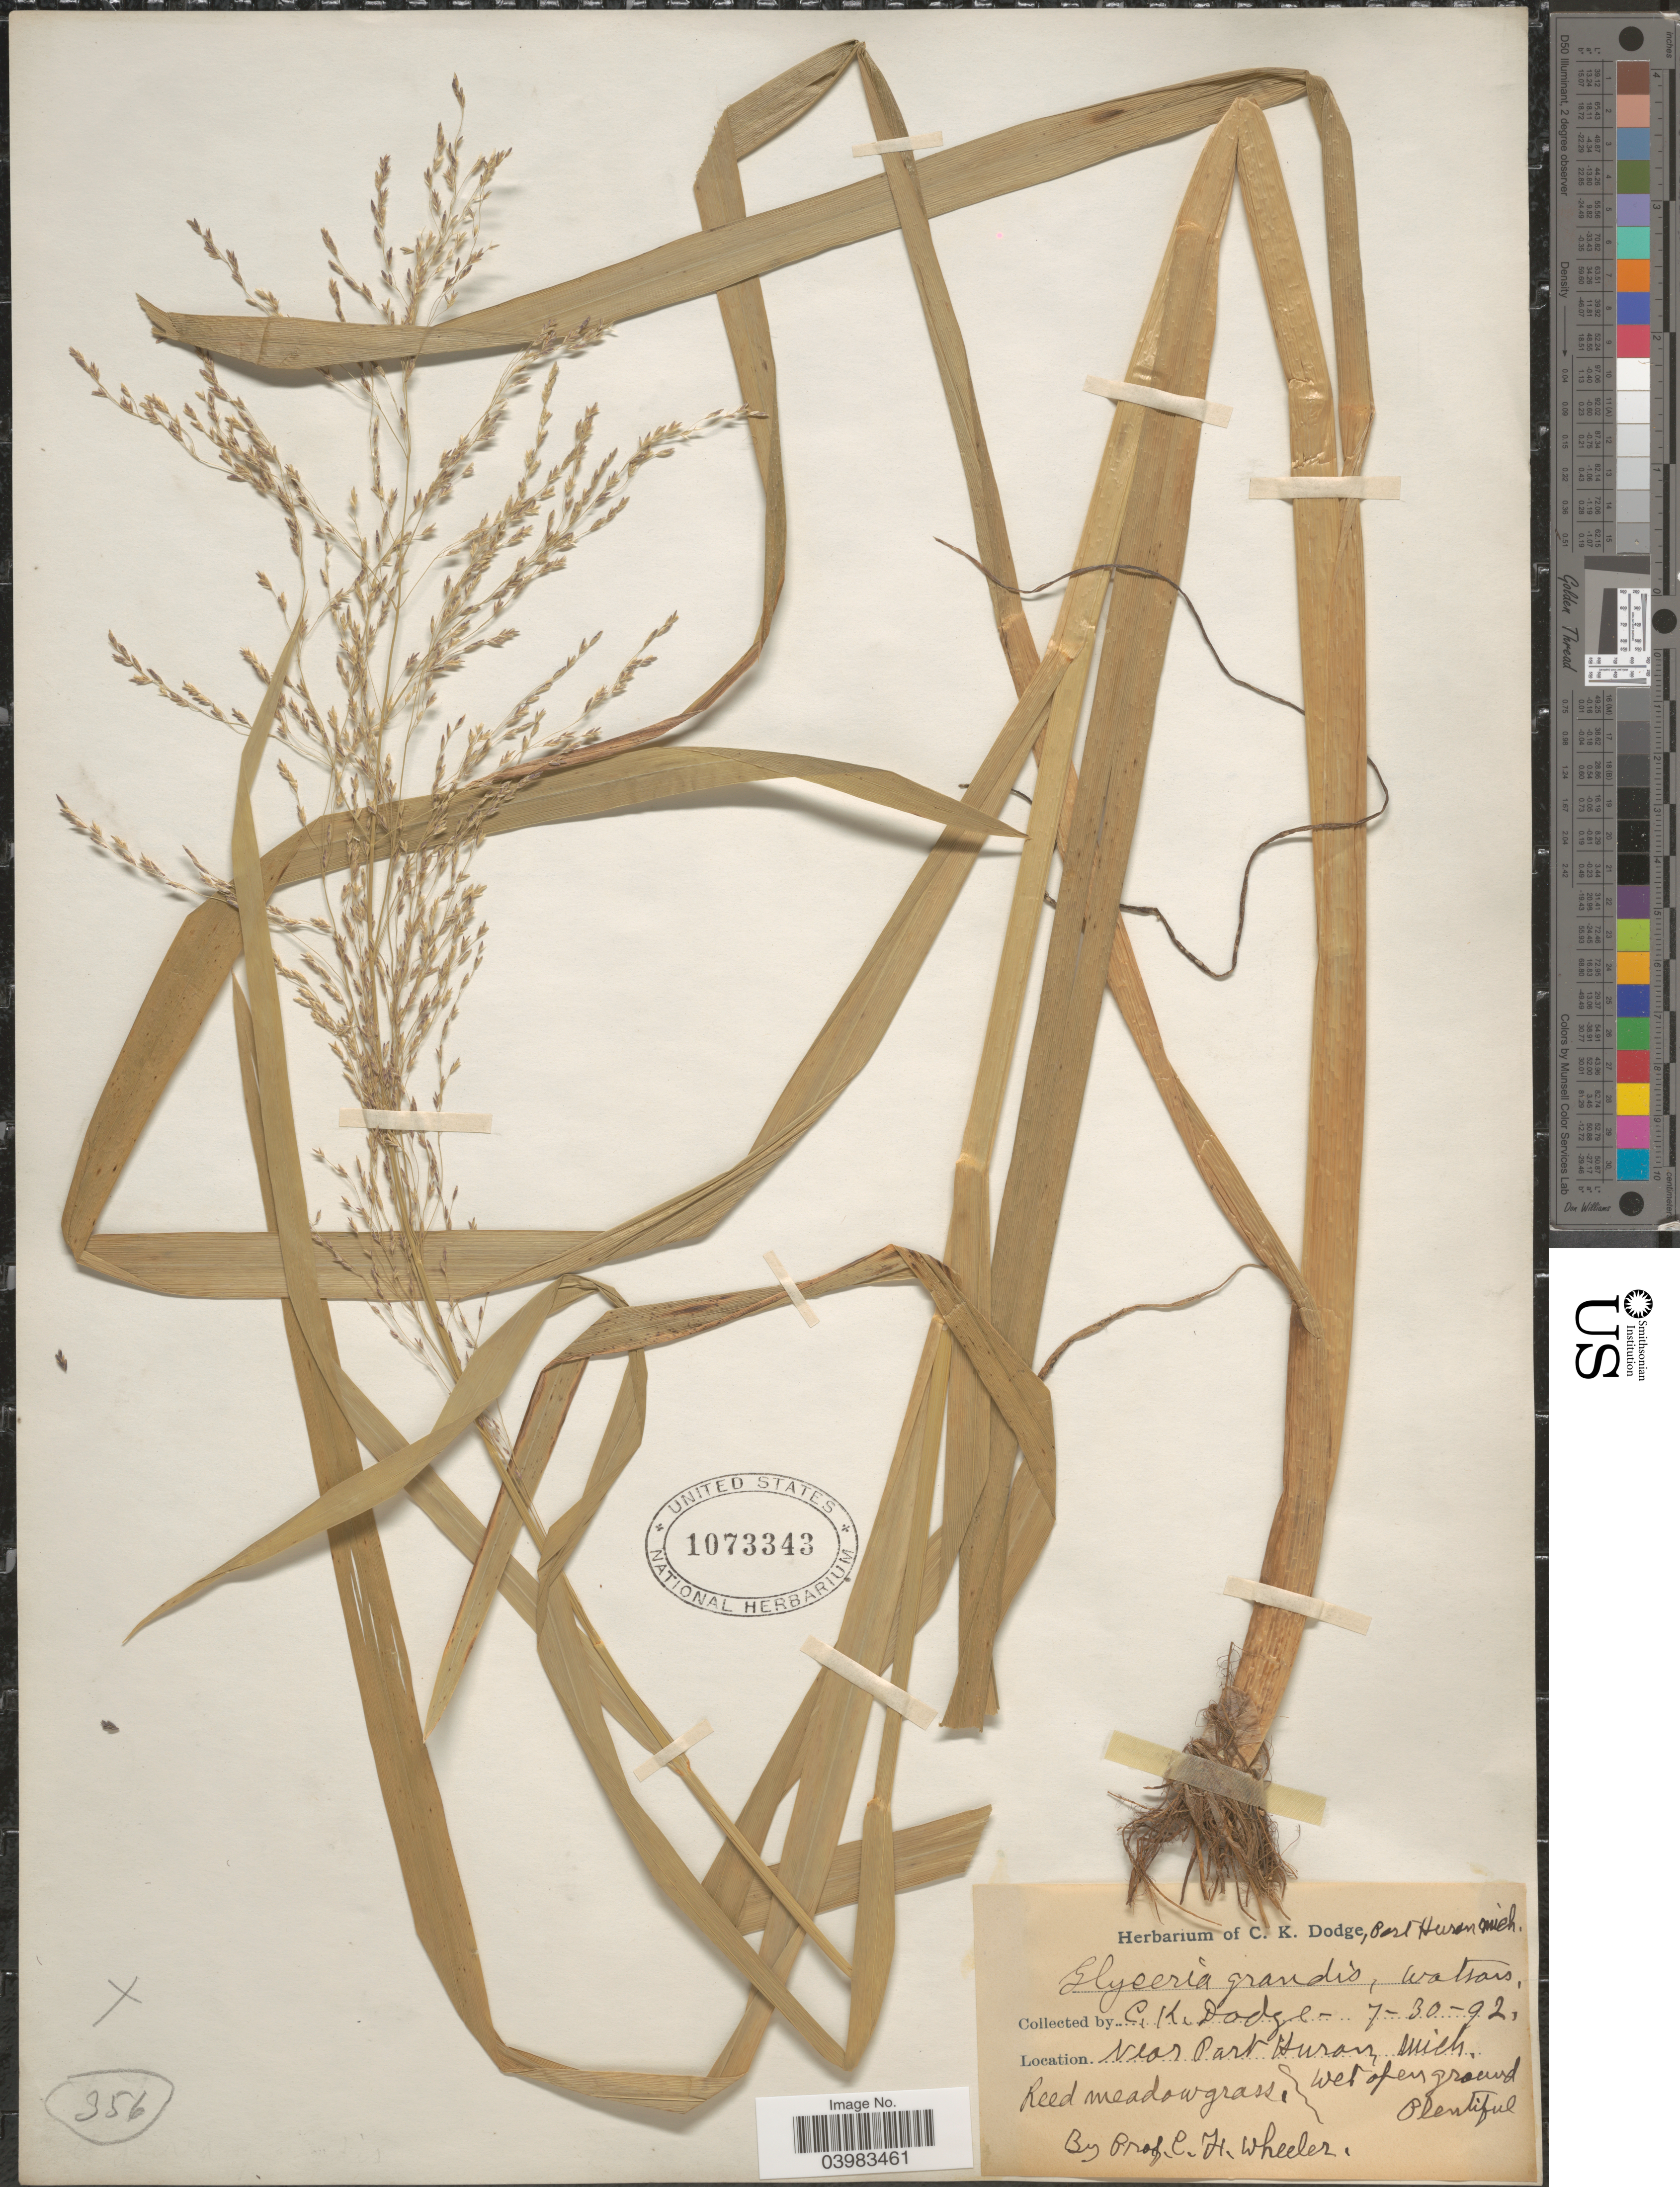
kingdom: Plantae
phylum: Tracheophyta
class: Liliopsida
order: Poales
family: Poaceae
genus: Glyceria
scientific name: Glyceria grandis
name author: S. Watson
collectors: C. Dodge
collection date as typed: Transcribed d/m/y: 30/7/92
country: United States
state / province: Michigan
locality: Near Port Huron.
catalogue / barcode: US 1073343